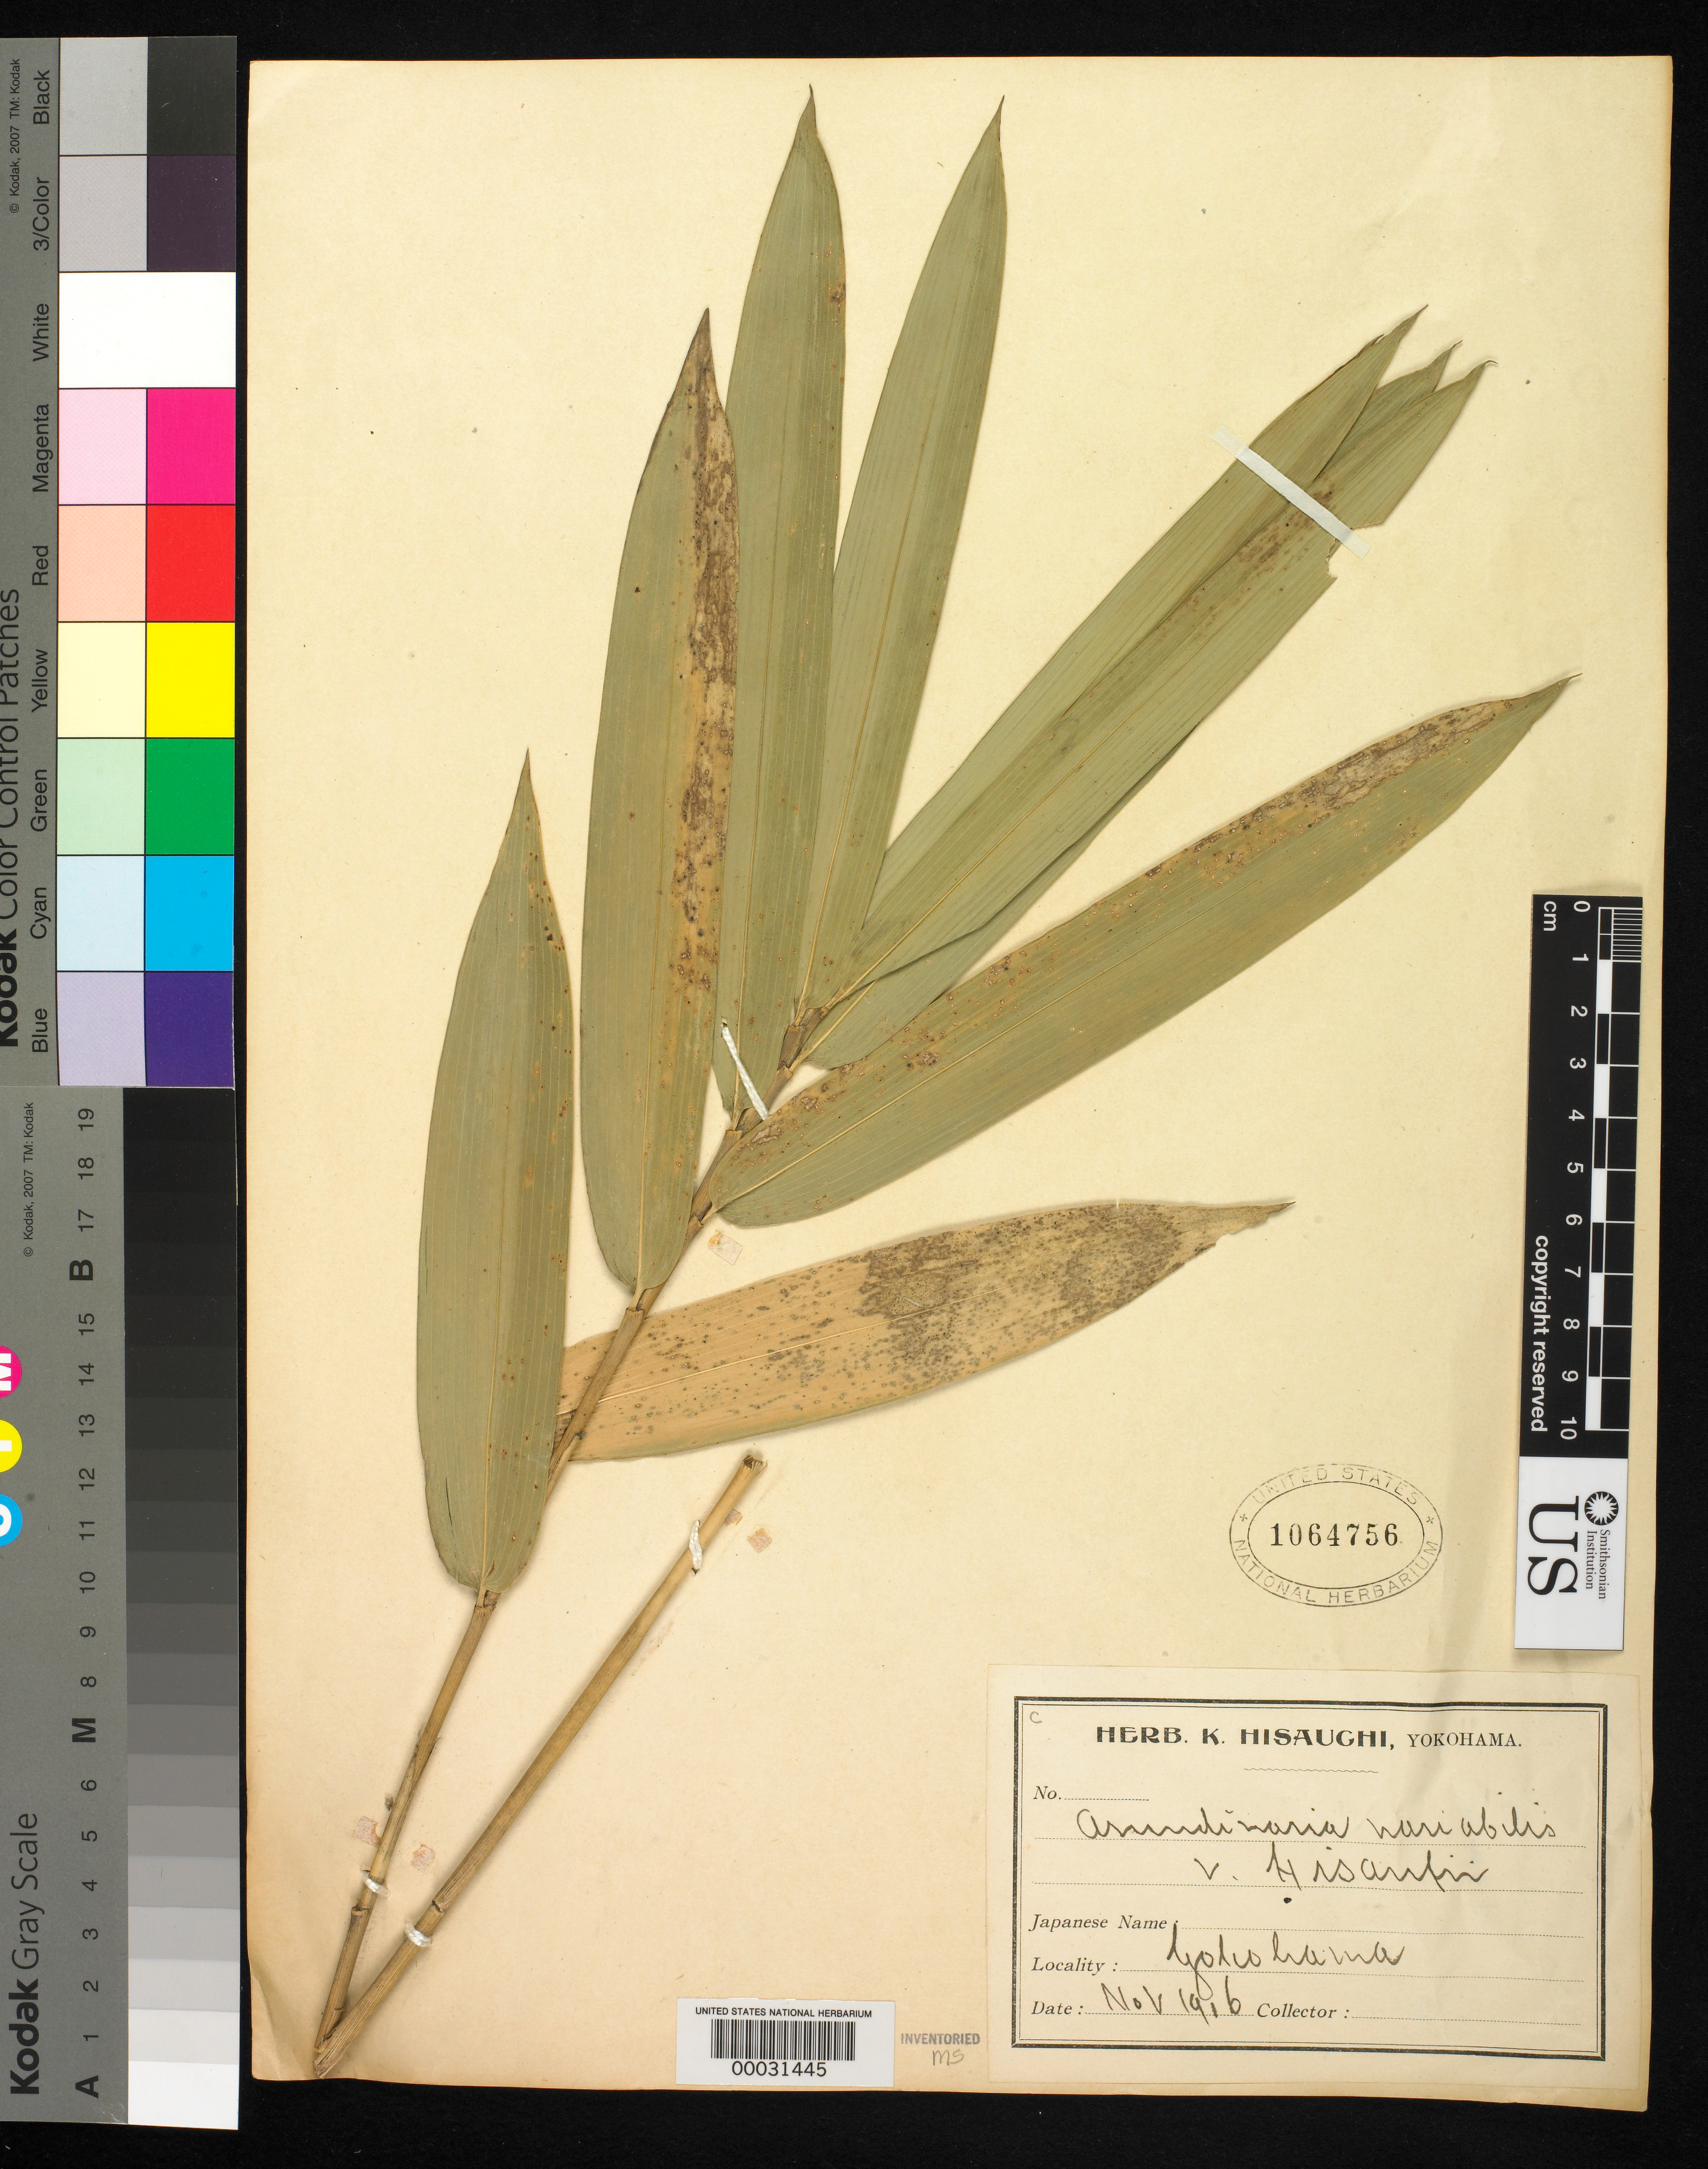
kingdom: Plantae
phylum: Tracheophyta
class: Liliopsida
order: Poales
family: Poaceae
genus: Arundinaria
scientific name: Arundinaria variabilis var. hisauchii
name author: Makino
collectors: K. Hisauchi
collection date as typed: Nov 1916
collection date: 1916-11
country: Japan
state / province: Kanagawa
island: Honshu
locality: Yokohama.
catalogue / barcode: US 1064756